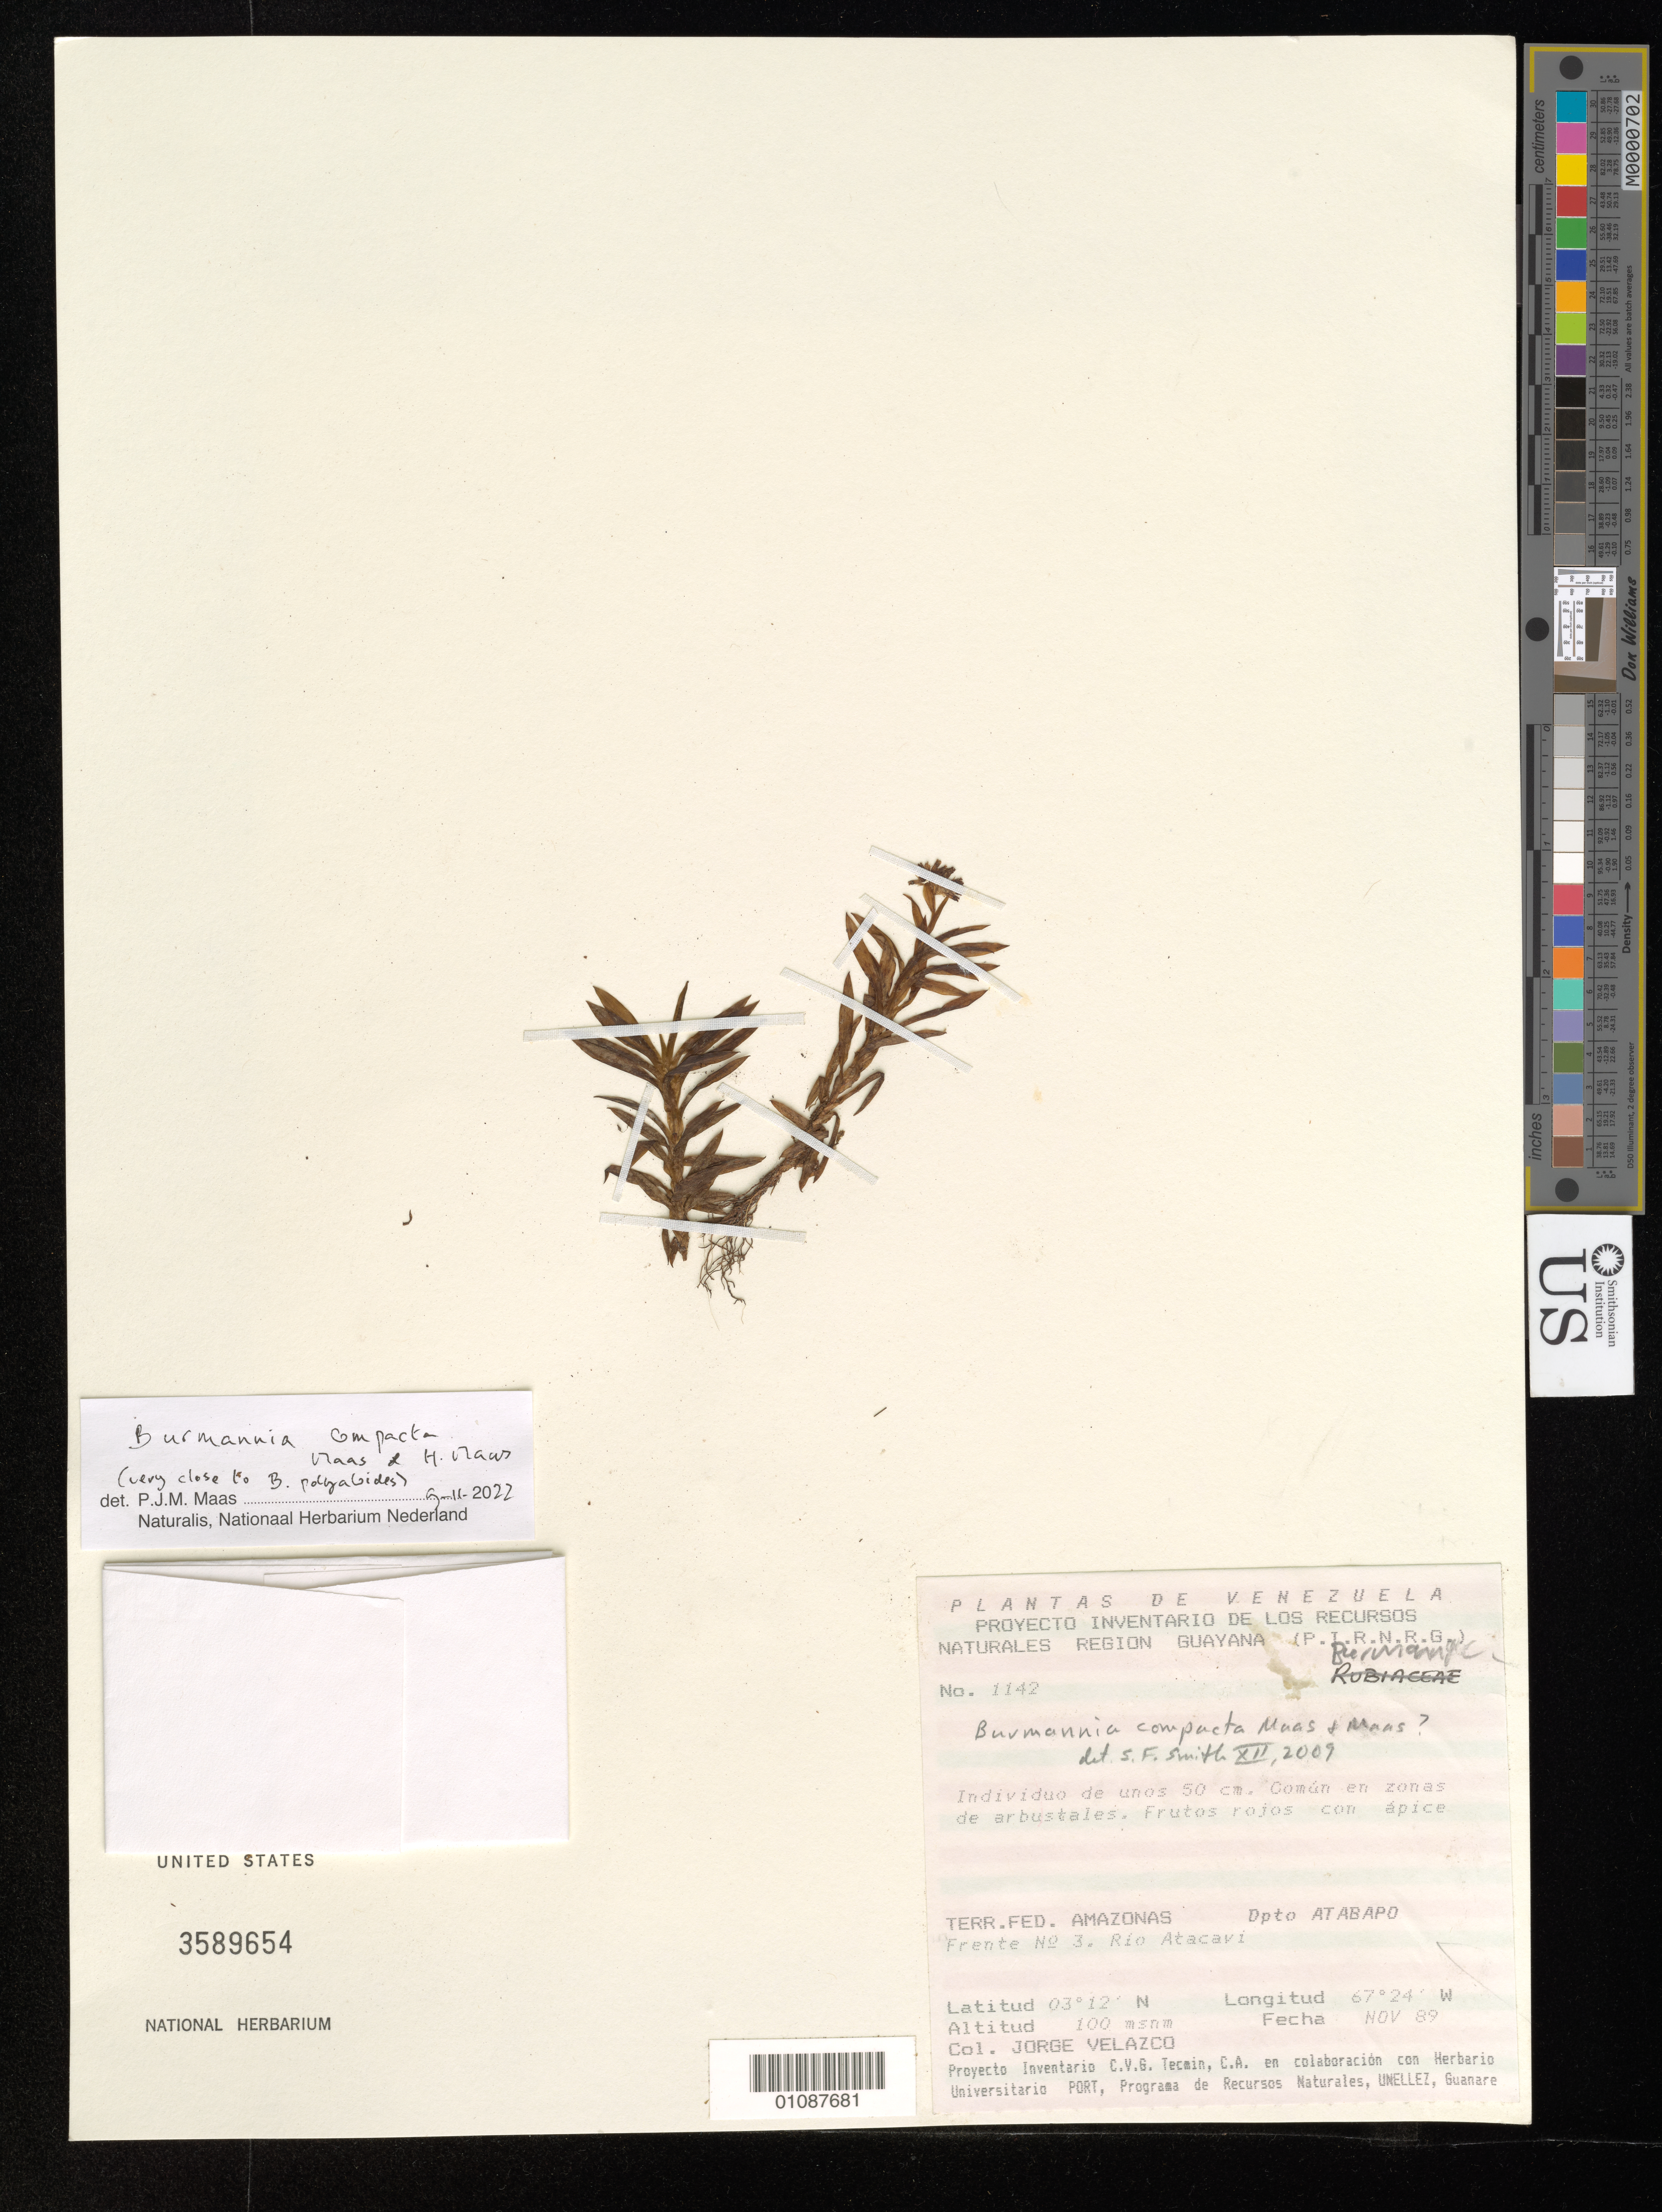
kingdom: Plantae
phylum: Tracheophyta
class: Liliopsida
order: Dioscoreales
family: Burmanniaceae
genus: Burmannia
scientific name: Burmannia compacta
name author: Maas & H. Maas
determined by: Maas, Paul J.; Maas, H.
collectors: J. Velazco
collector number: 1142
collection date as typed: Nov-89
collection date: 1989-11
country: Venezuela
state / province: Amazonas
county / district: Atabapo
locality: Frente No. 3. Rio Atacavi.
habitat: Zonas de arbustales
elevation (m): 100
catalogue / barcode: US 3589654